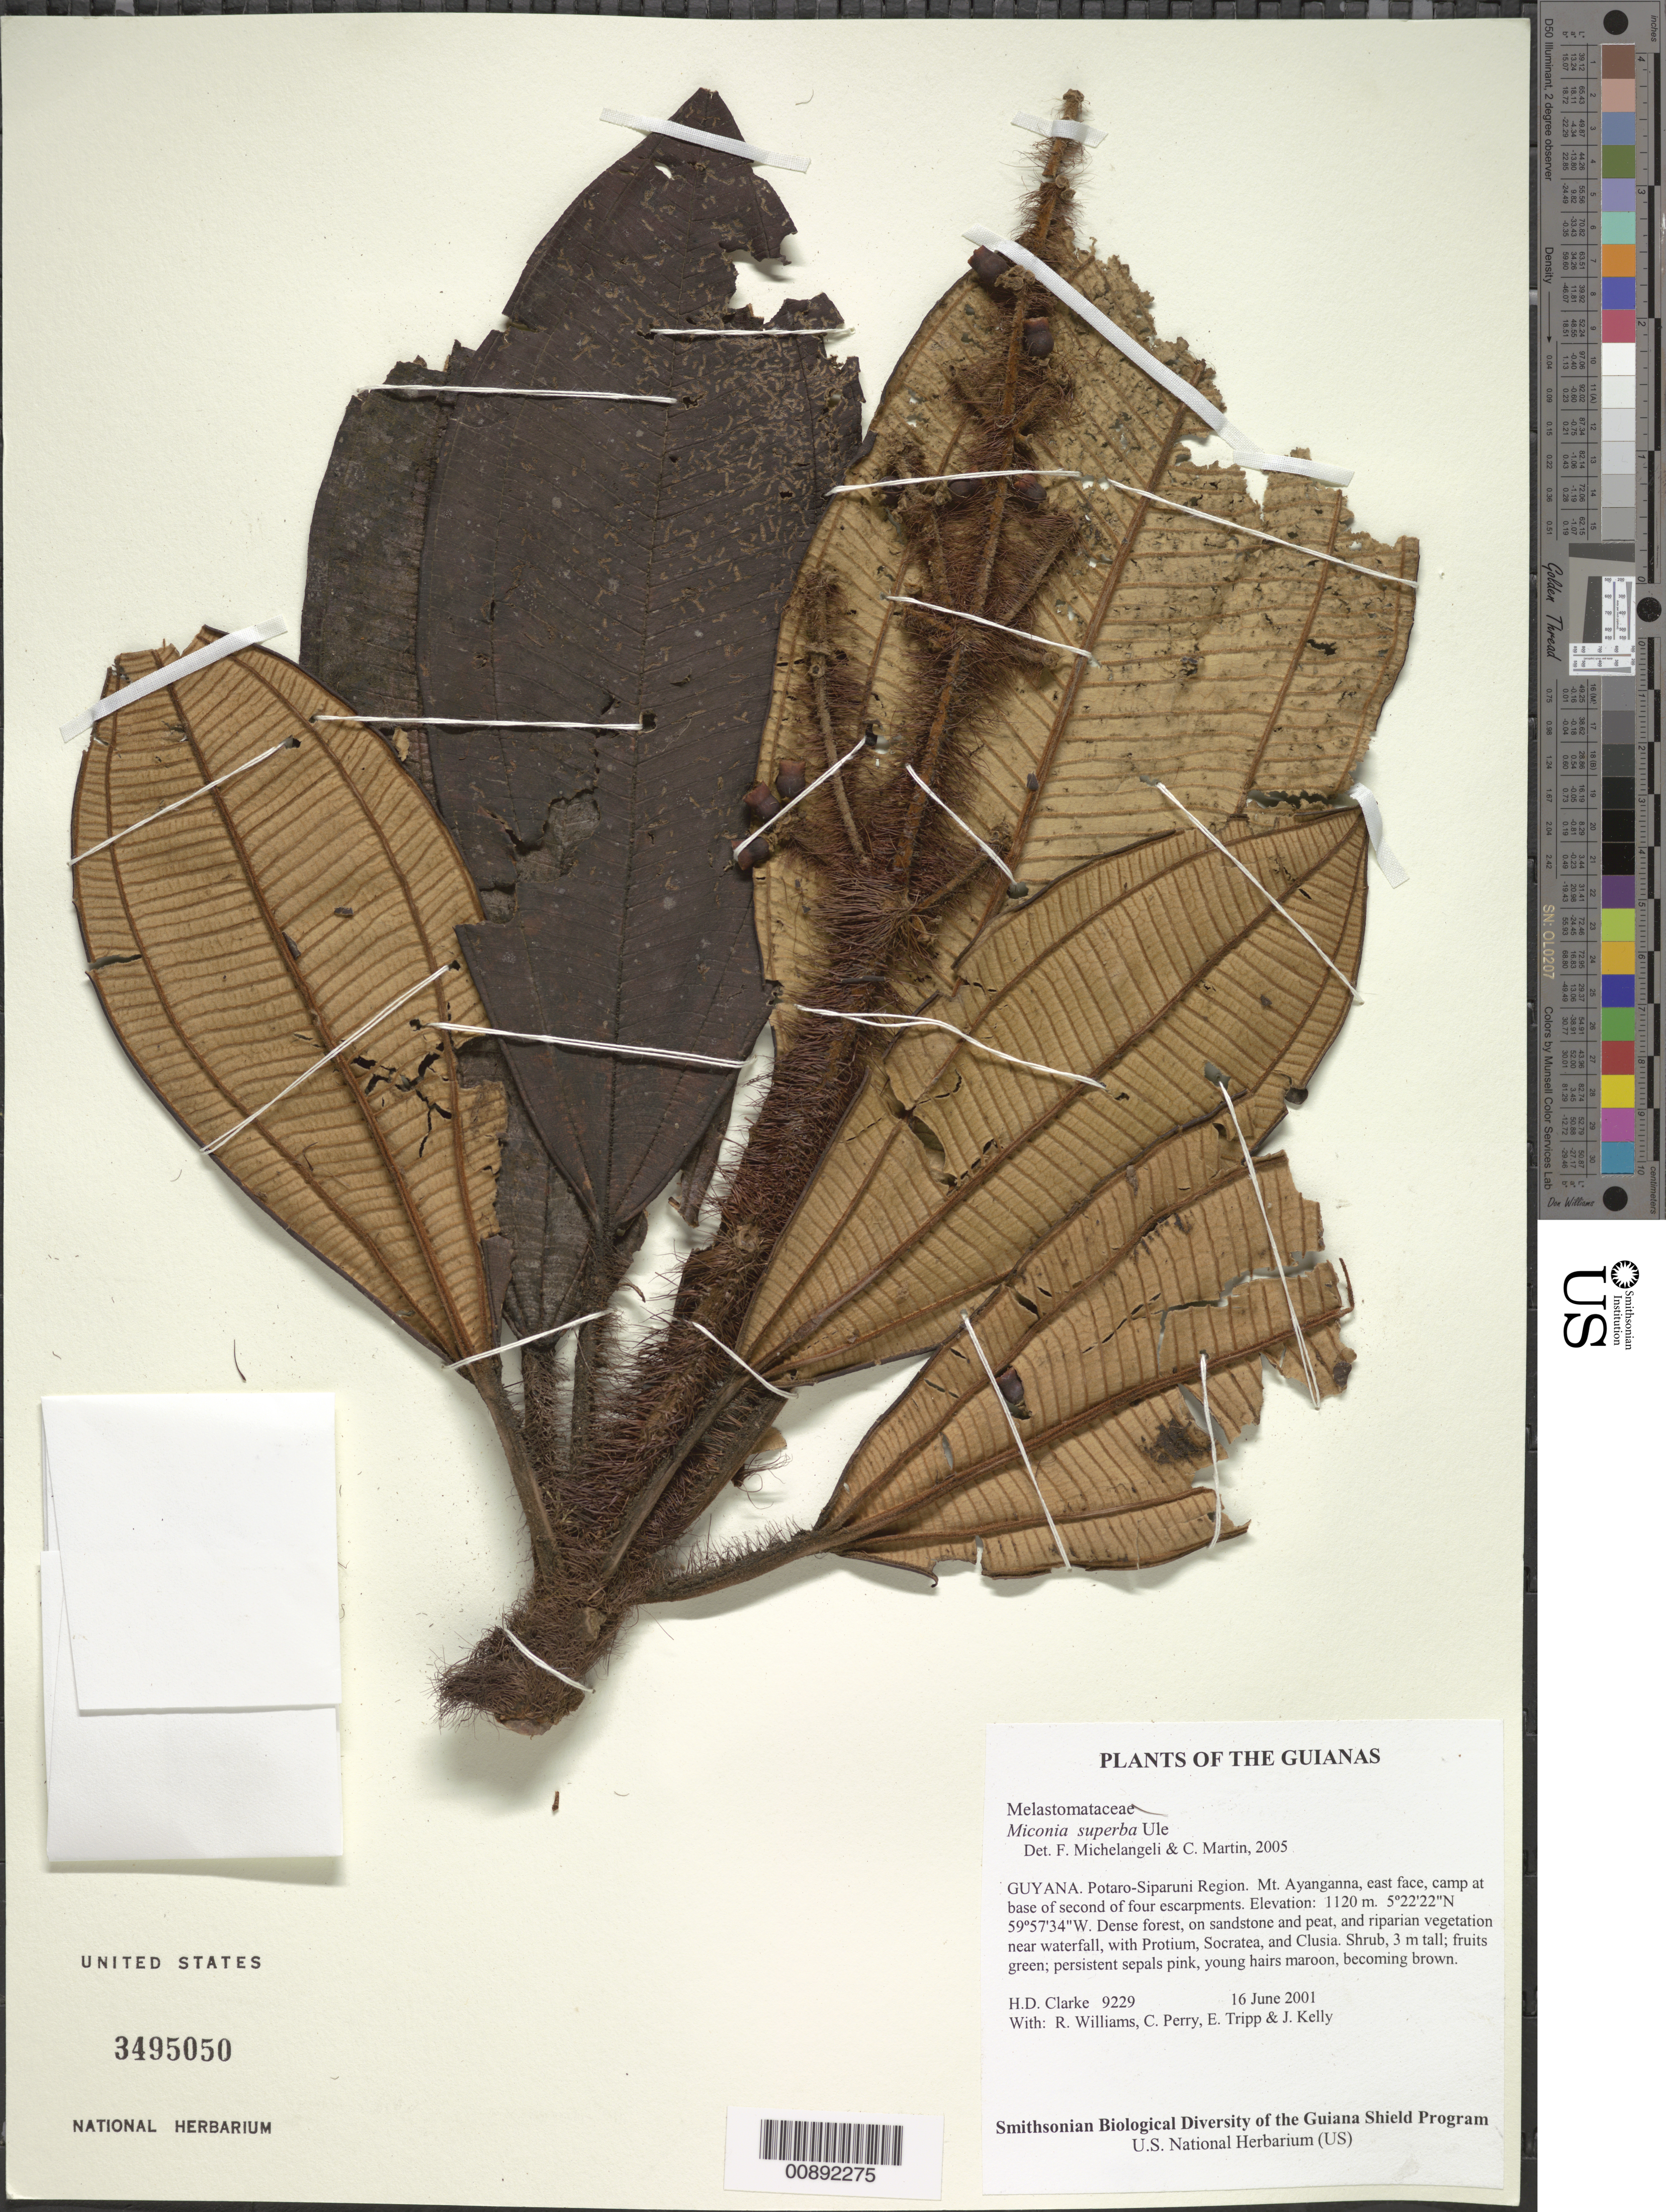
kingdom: Plantae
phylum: Tracheophyta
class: Magnoliopsida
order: Myrtales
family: Melastomataceae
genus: Miconia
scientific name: Miconia superba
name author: Ule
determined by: Michelangeli, F. A.; Martin, C.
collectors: H. D. Clarke, R. Williams, C. Perry, E. Tripp & J. Kelly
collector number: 9229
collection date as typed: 16 June 2001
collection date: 2001-06-16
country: Guyana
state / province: Potaro-Siparuni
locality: Mt. Ayanganna, east face, camp at base of second of four escarpments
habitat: Dense forest, on sandstone and peat, and riparian vegetation near waterfall, with Protium, Socratea, and Clusia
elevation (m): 1120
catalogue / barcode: US 3495050